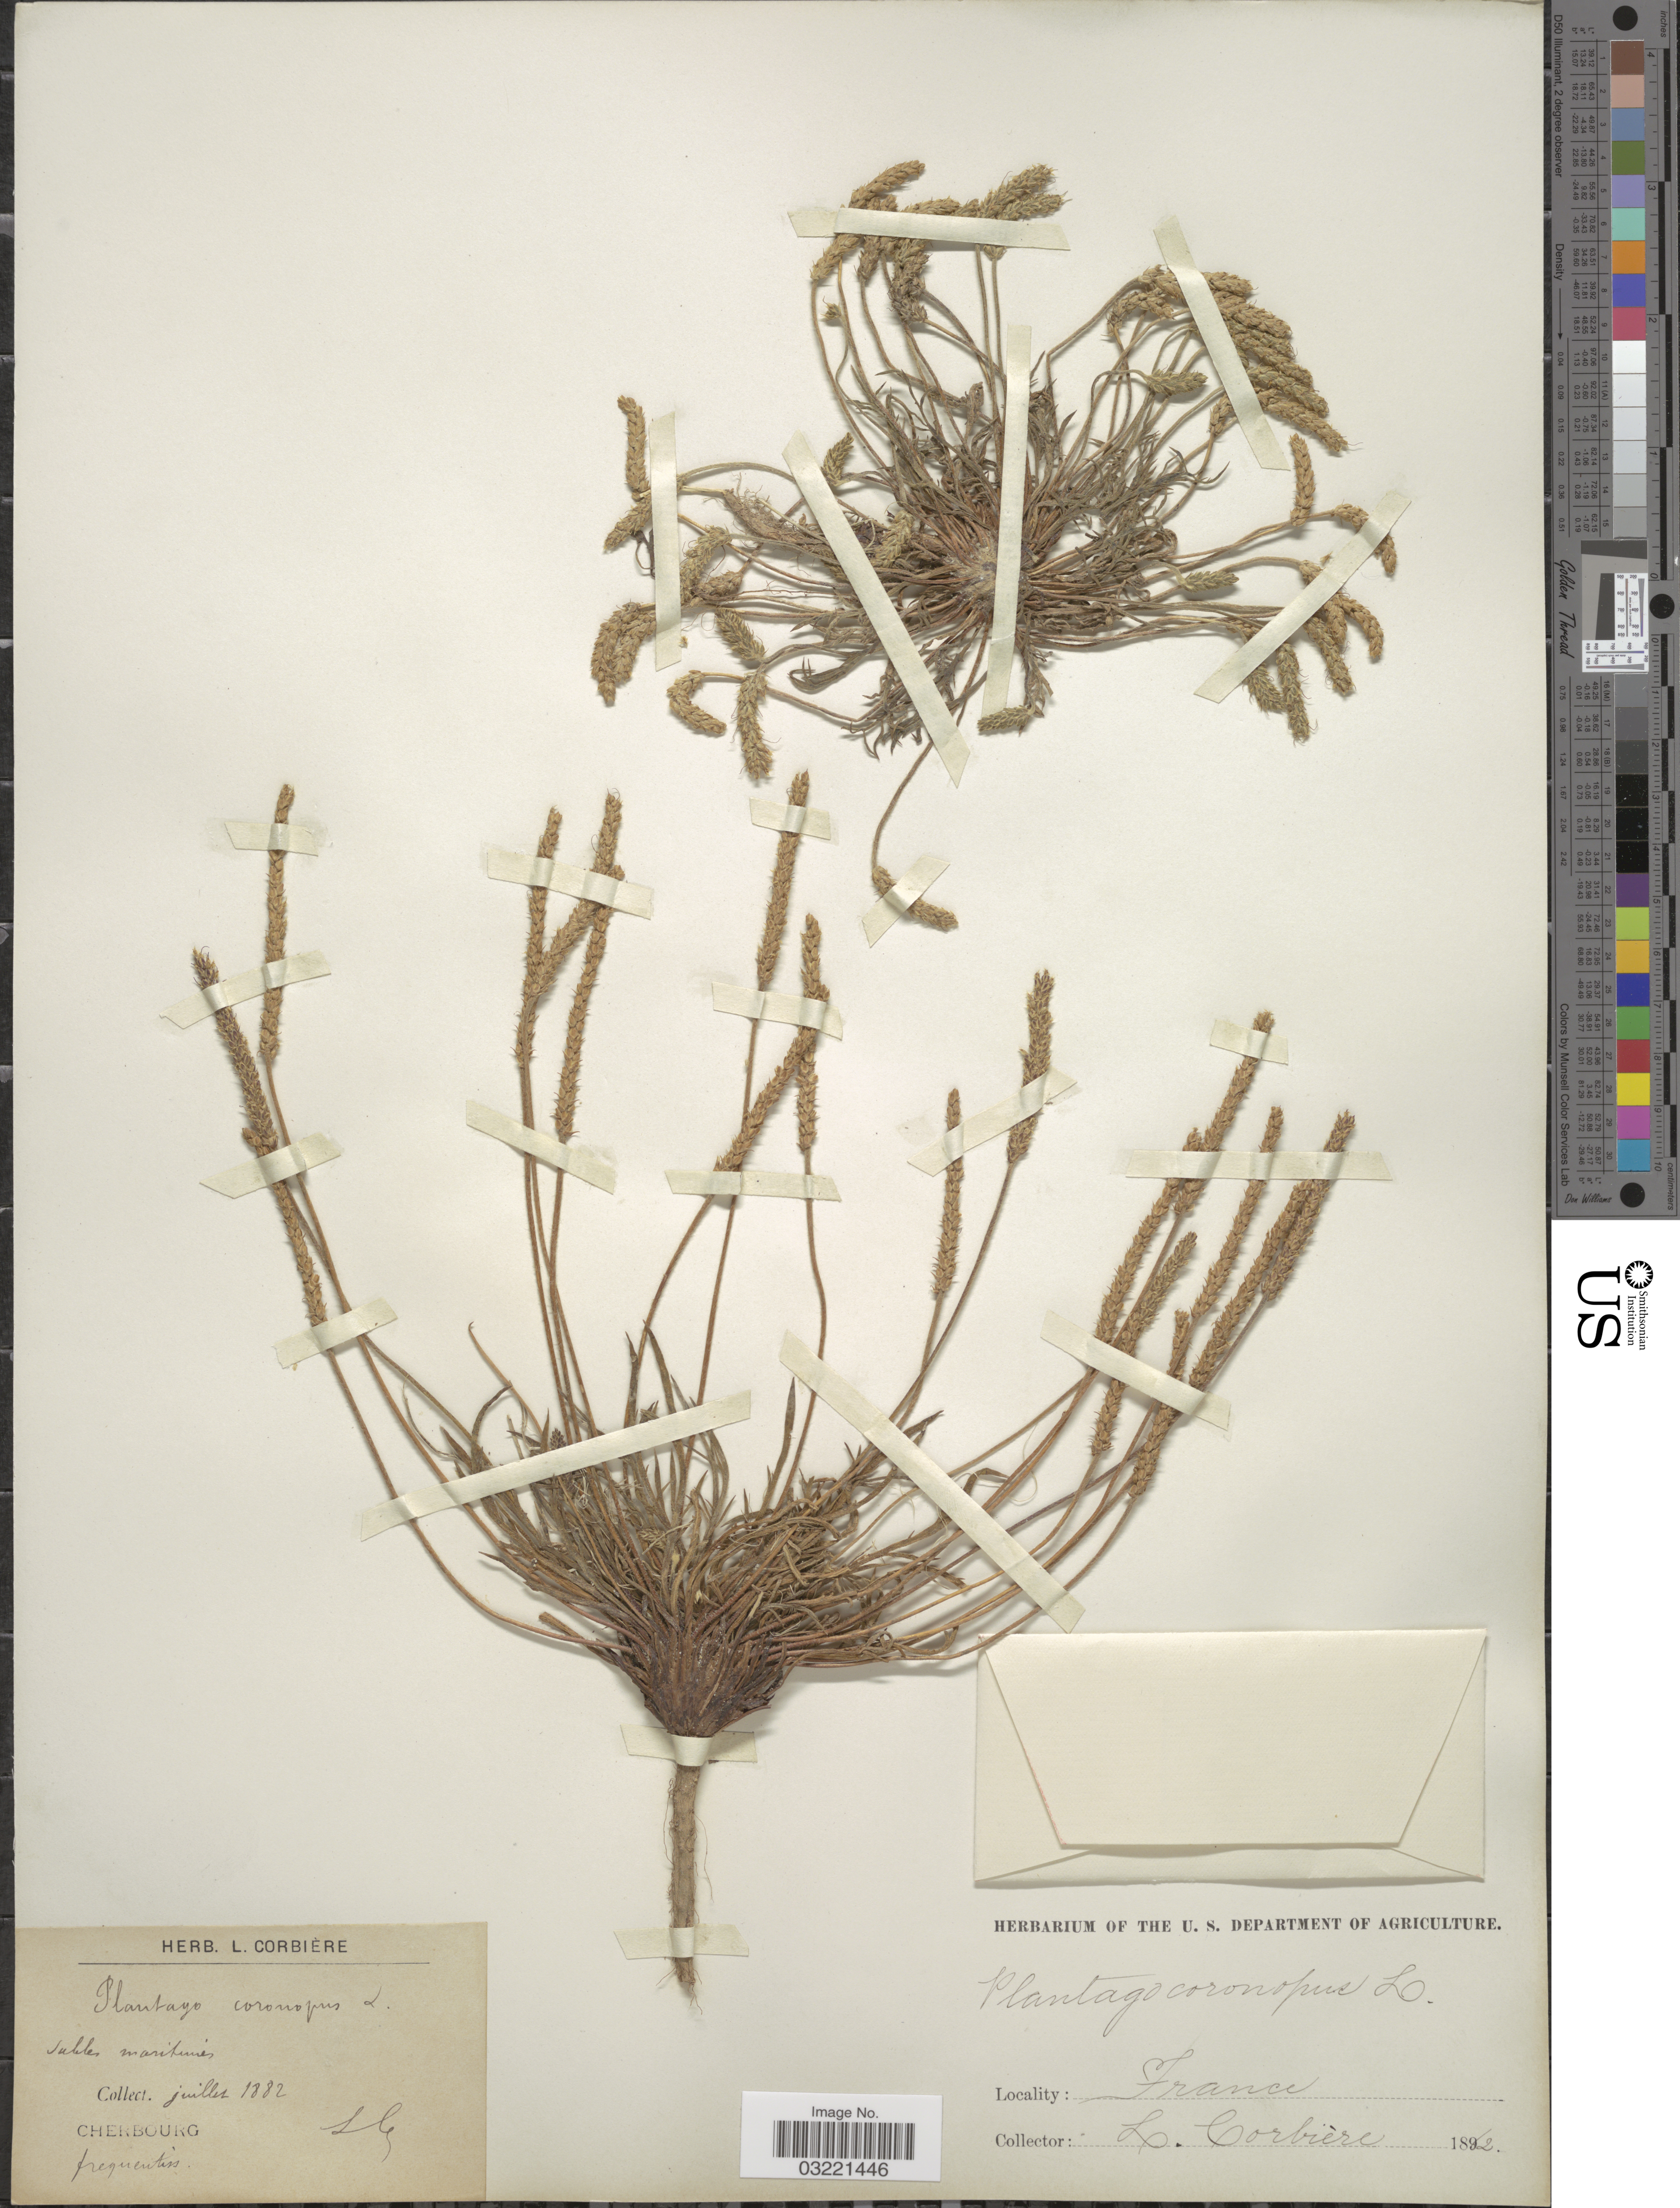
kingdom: Plantae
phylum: Tracheophyta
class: Magnoliopsida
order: Lamiales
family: Plantaginaceae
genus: Plantago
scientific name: Plantago coronopus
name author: L.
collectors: L. Corbière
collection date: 1882-07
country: France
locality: Cherbourg.